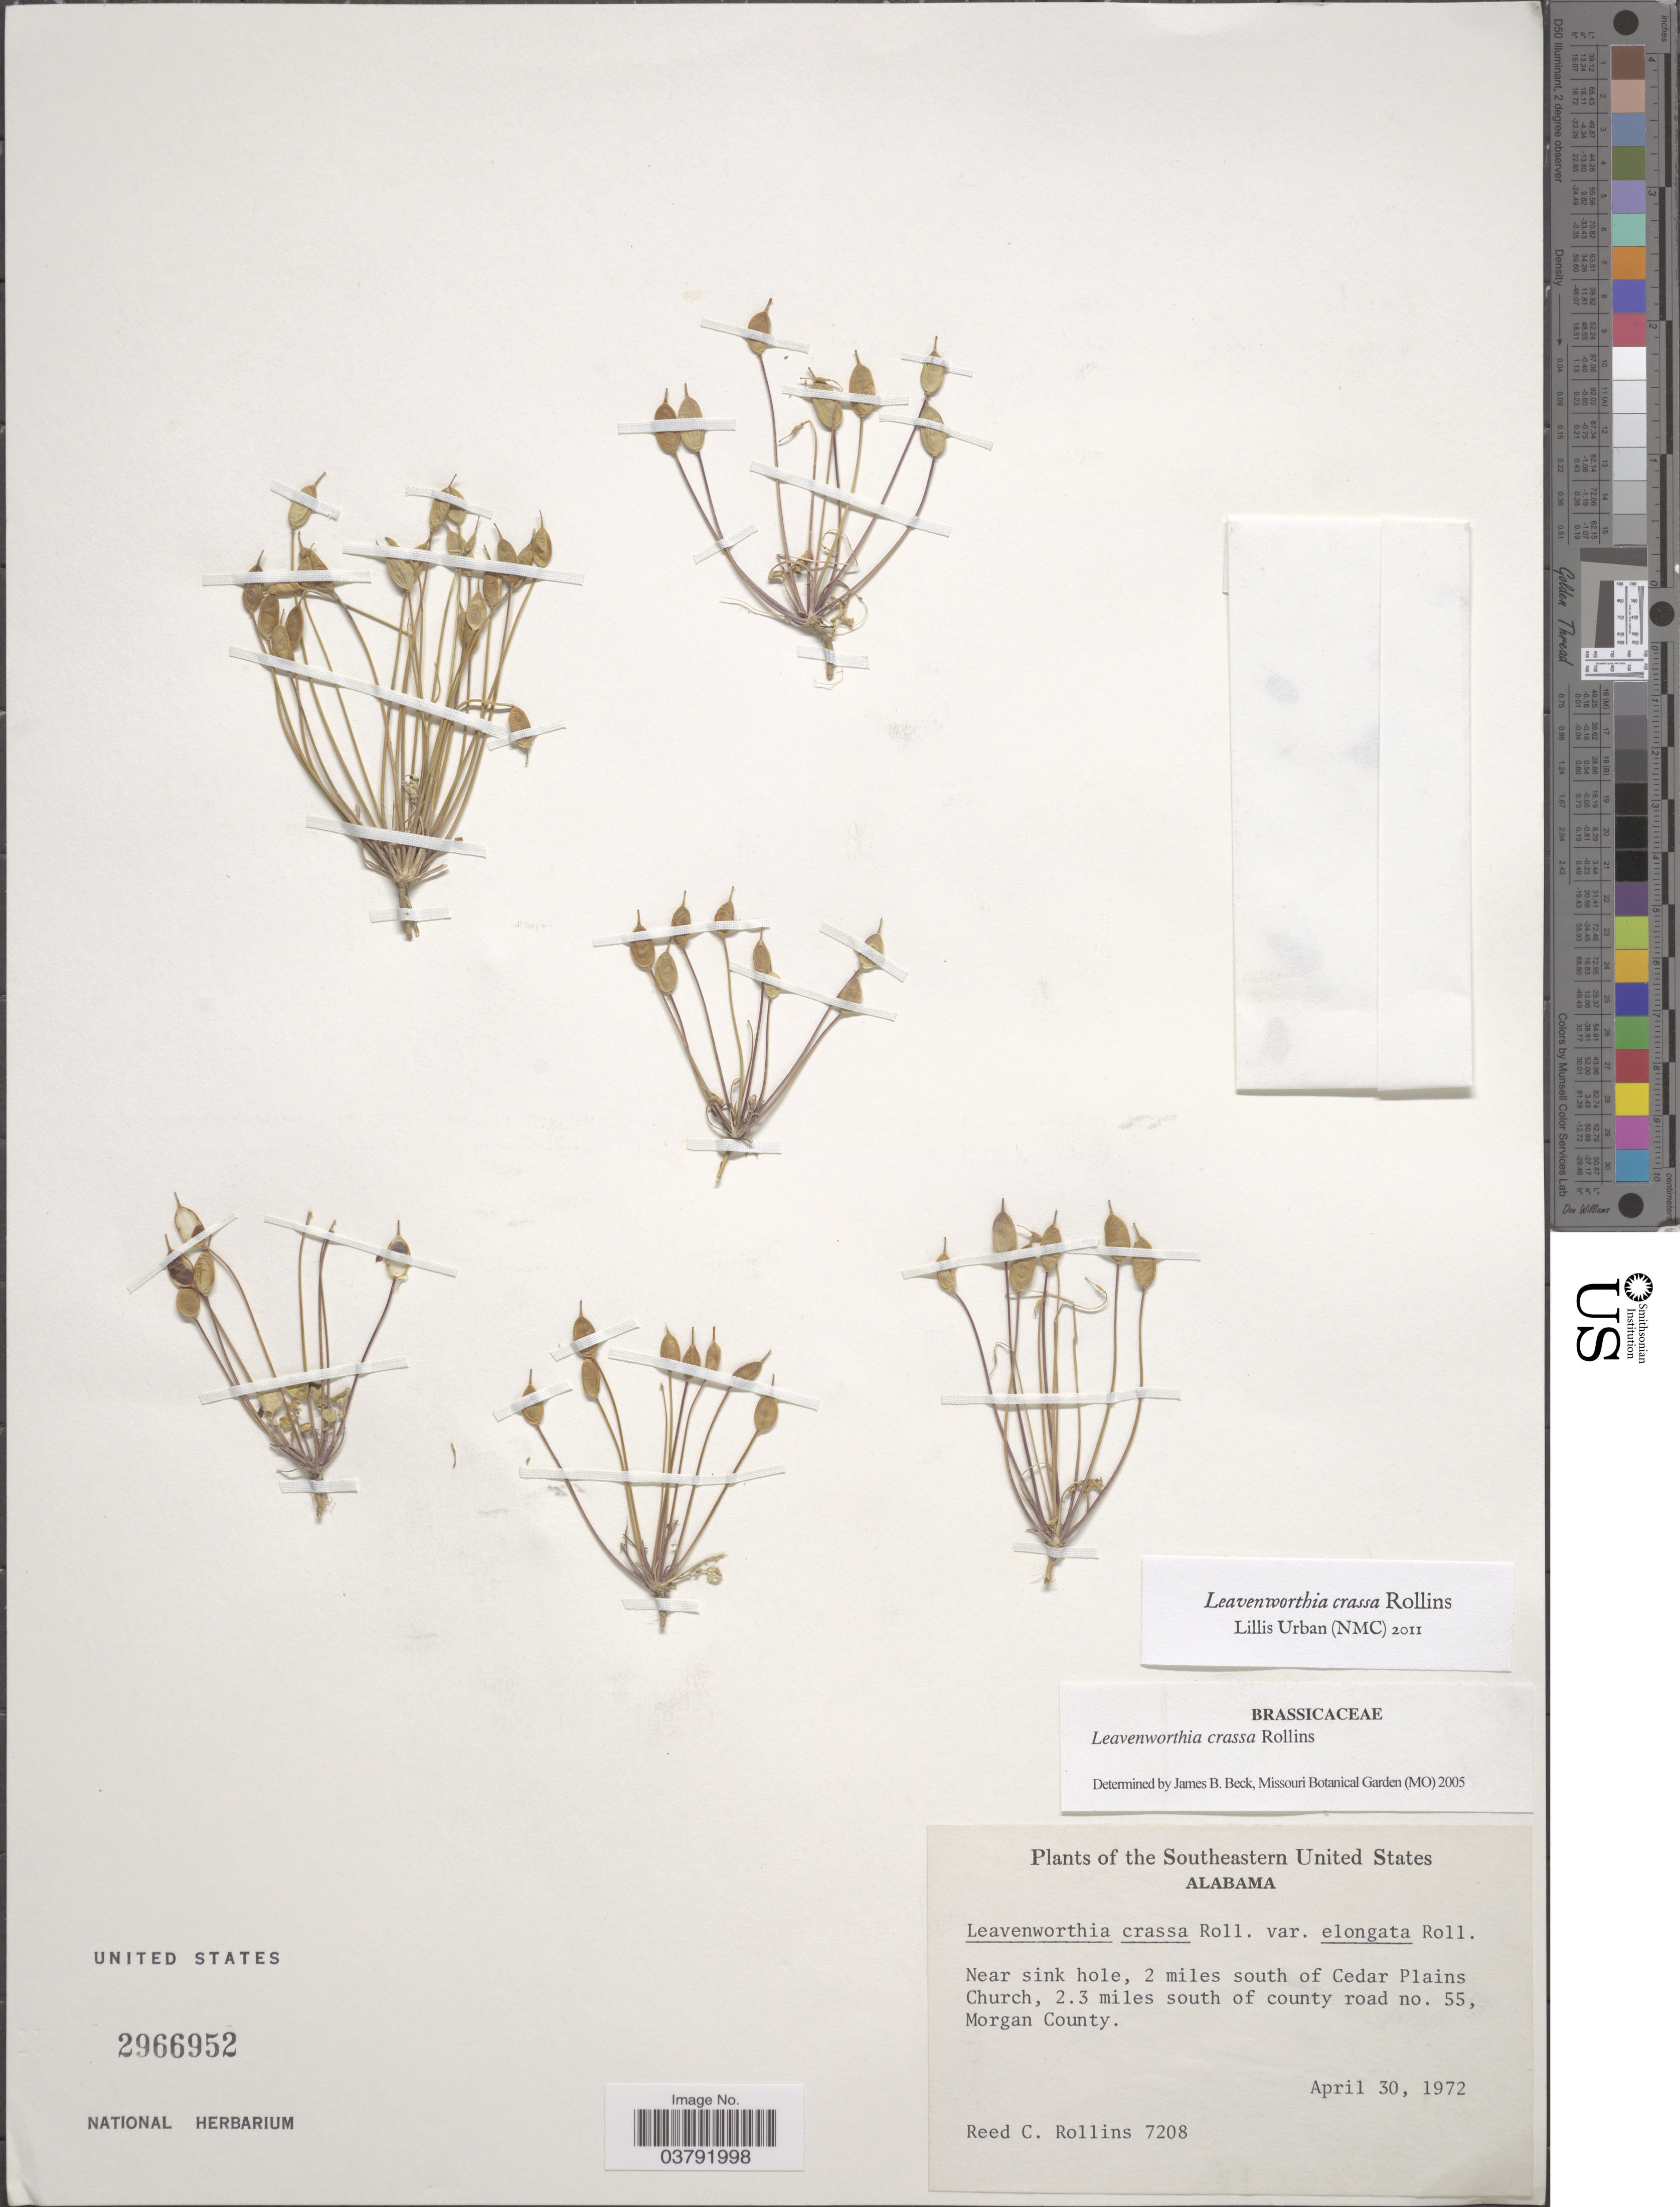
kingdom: Plantae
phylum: Tracheophyta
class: Magnoliopsida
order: Brassicales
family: Brassicaceae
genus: Leavenworthia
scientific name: Leavenworthia crassa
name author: Rollins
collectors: R. C. Rollins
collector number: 7208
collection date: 1972-04-30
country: United States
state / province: Alabama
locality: Southeastern United States. Near sink hole, 2 miles south of Cedar Plains Church, 2.3 miles south of county road no. 55, Morgan County.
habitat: near sink hole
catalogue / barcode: US 2966952